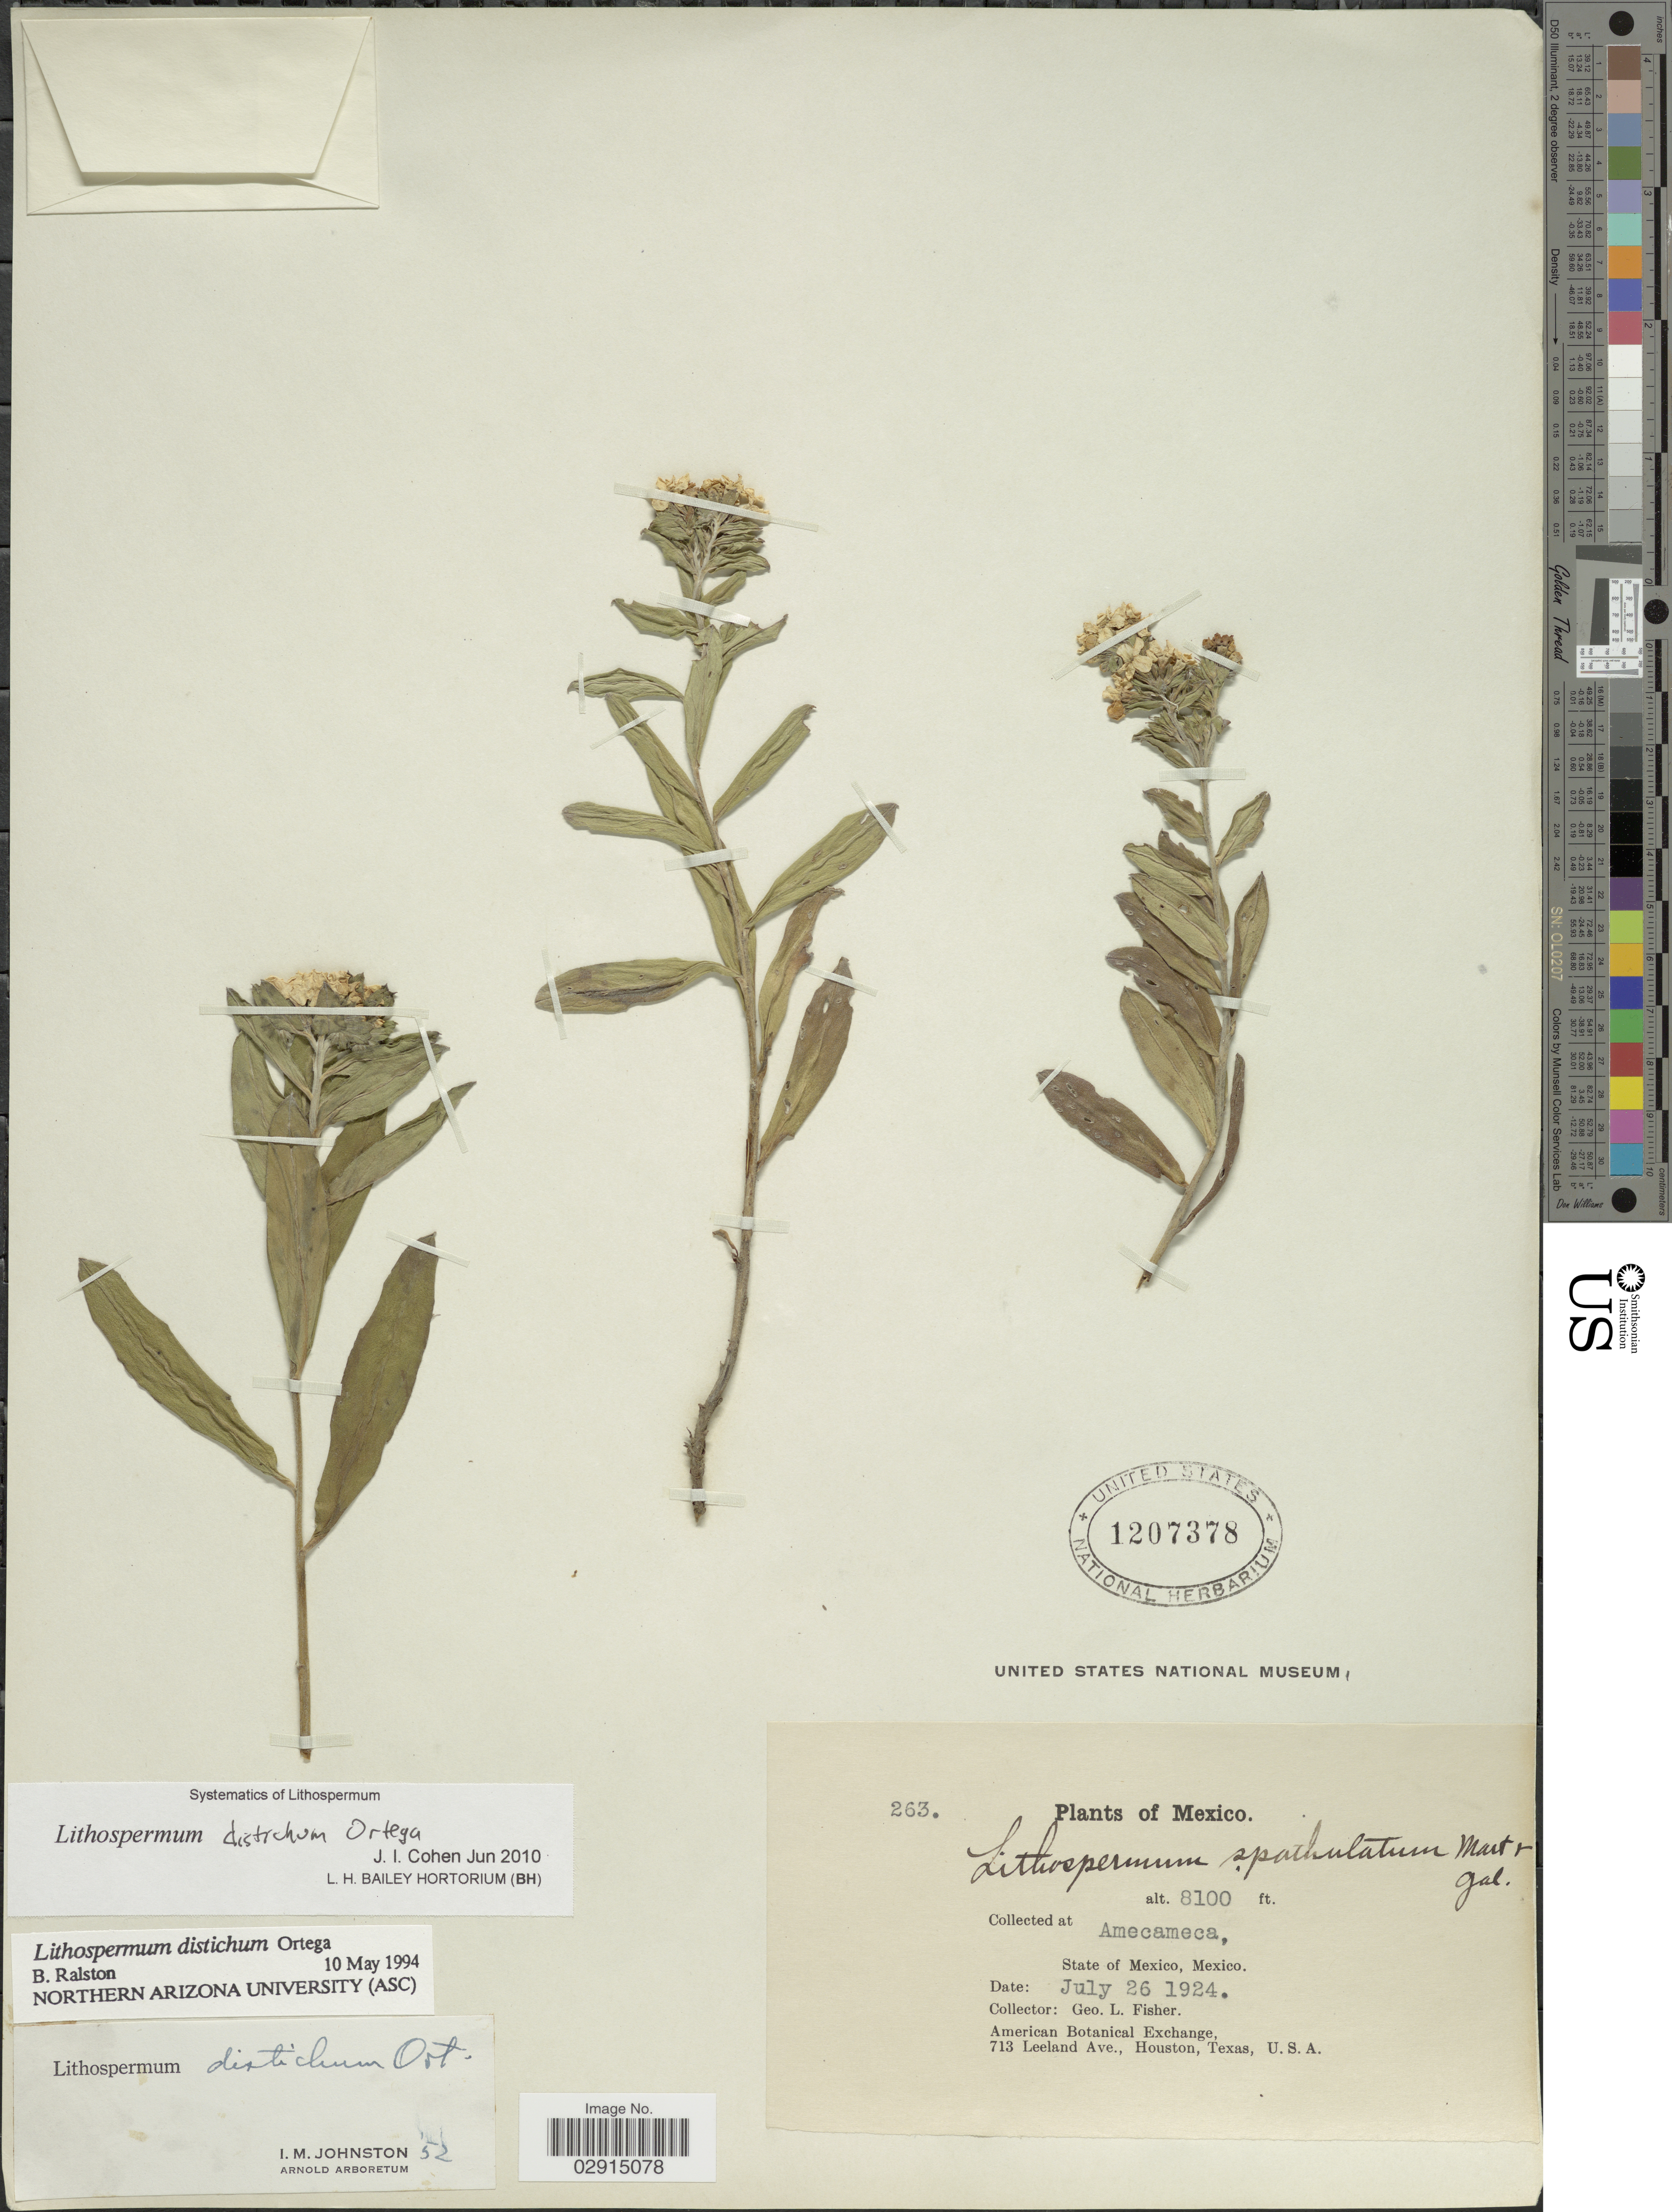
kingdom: Plantae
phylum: Tracheophyta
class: Magnoliopsida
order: Boraginales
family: Boraginaceae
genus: Lithospermum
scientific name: Lithospermum distichum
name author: Ortega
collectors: G. L. Fisher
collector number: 263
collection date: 1924-07-26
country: Mexico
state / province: México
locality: Amecameca.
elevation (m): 2469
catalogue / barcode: US 1207378